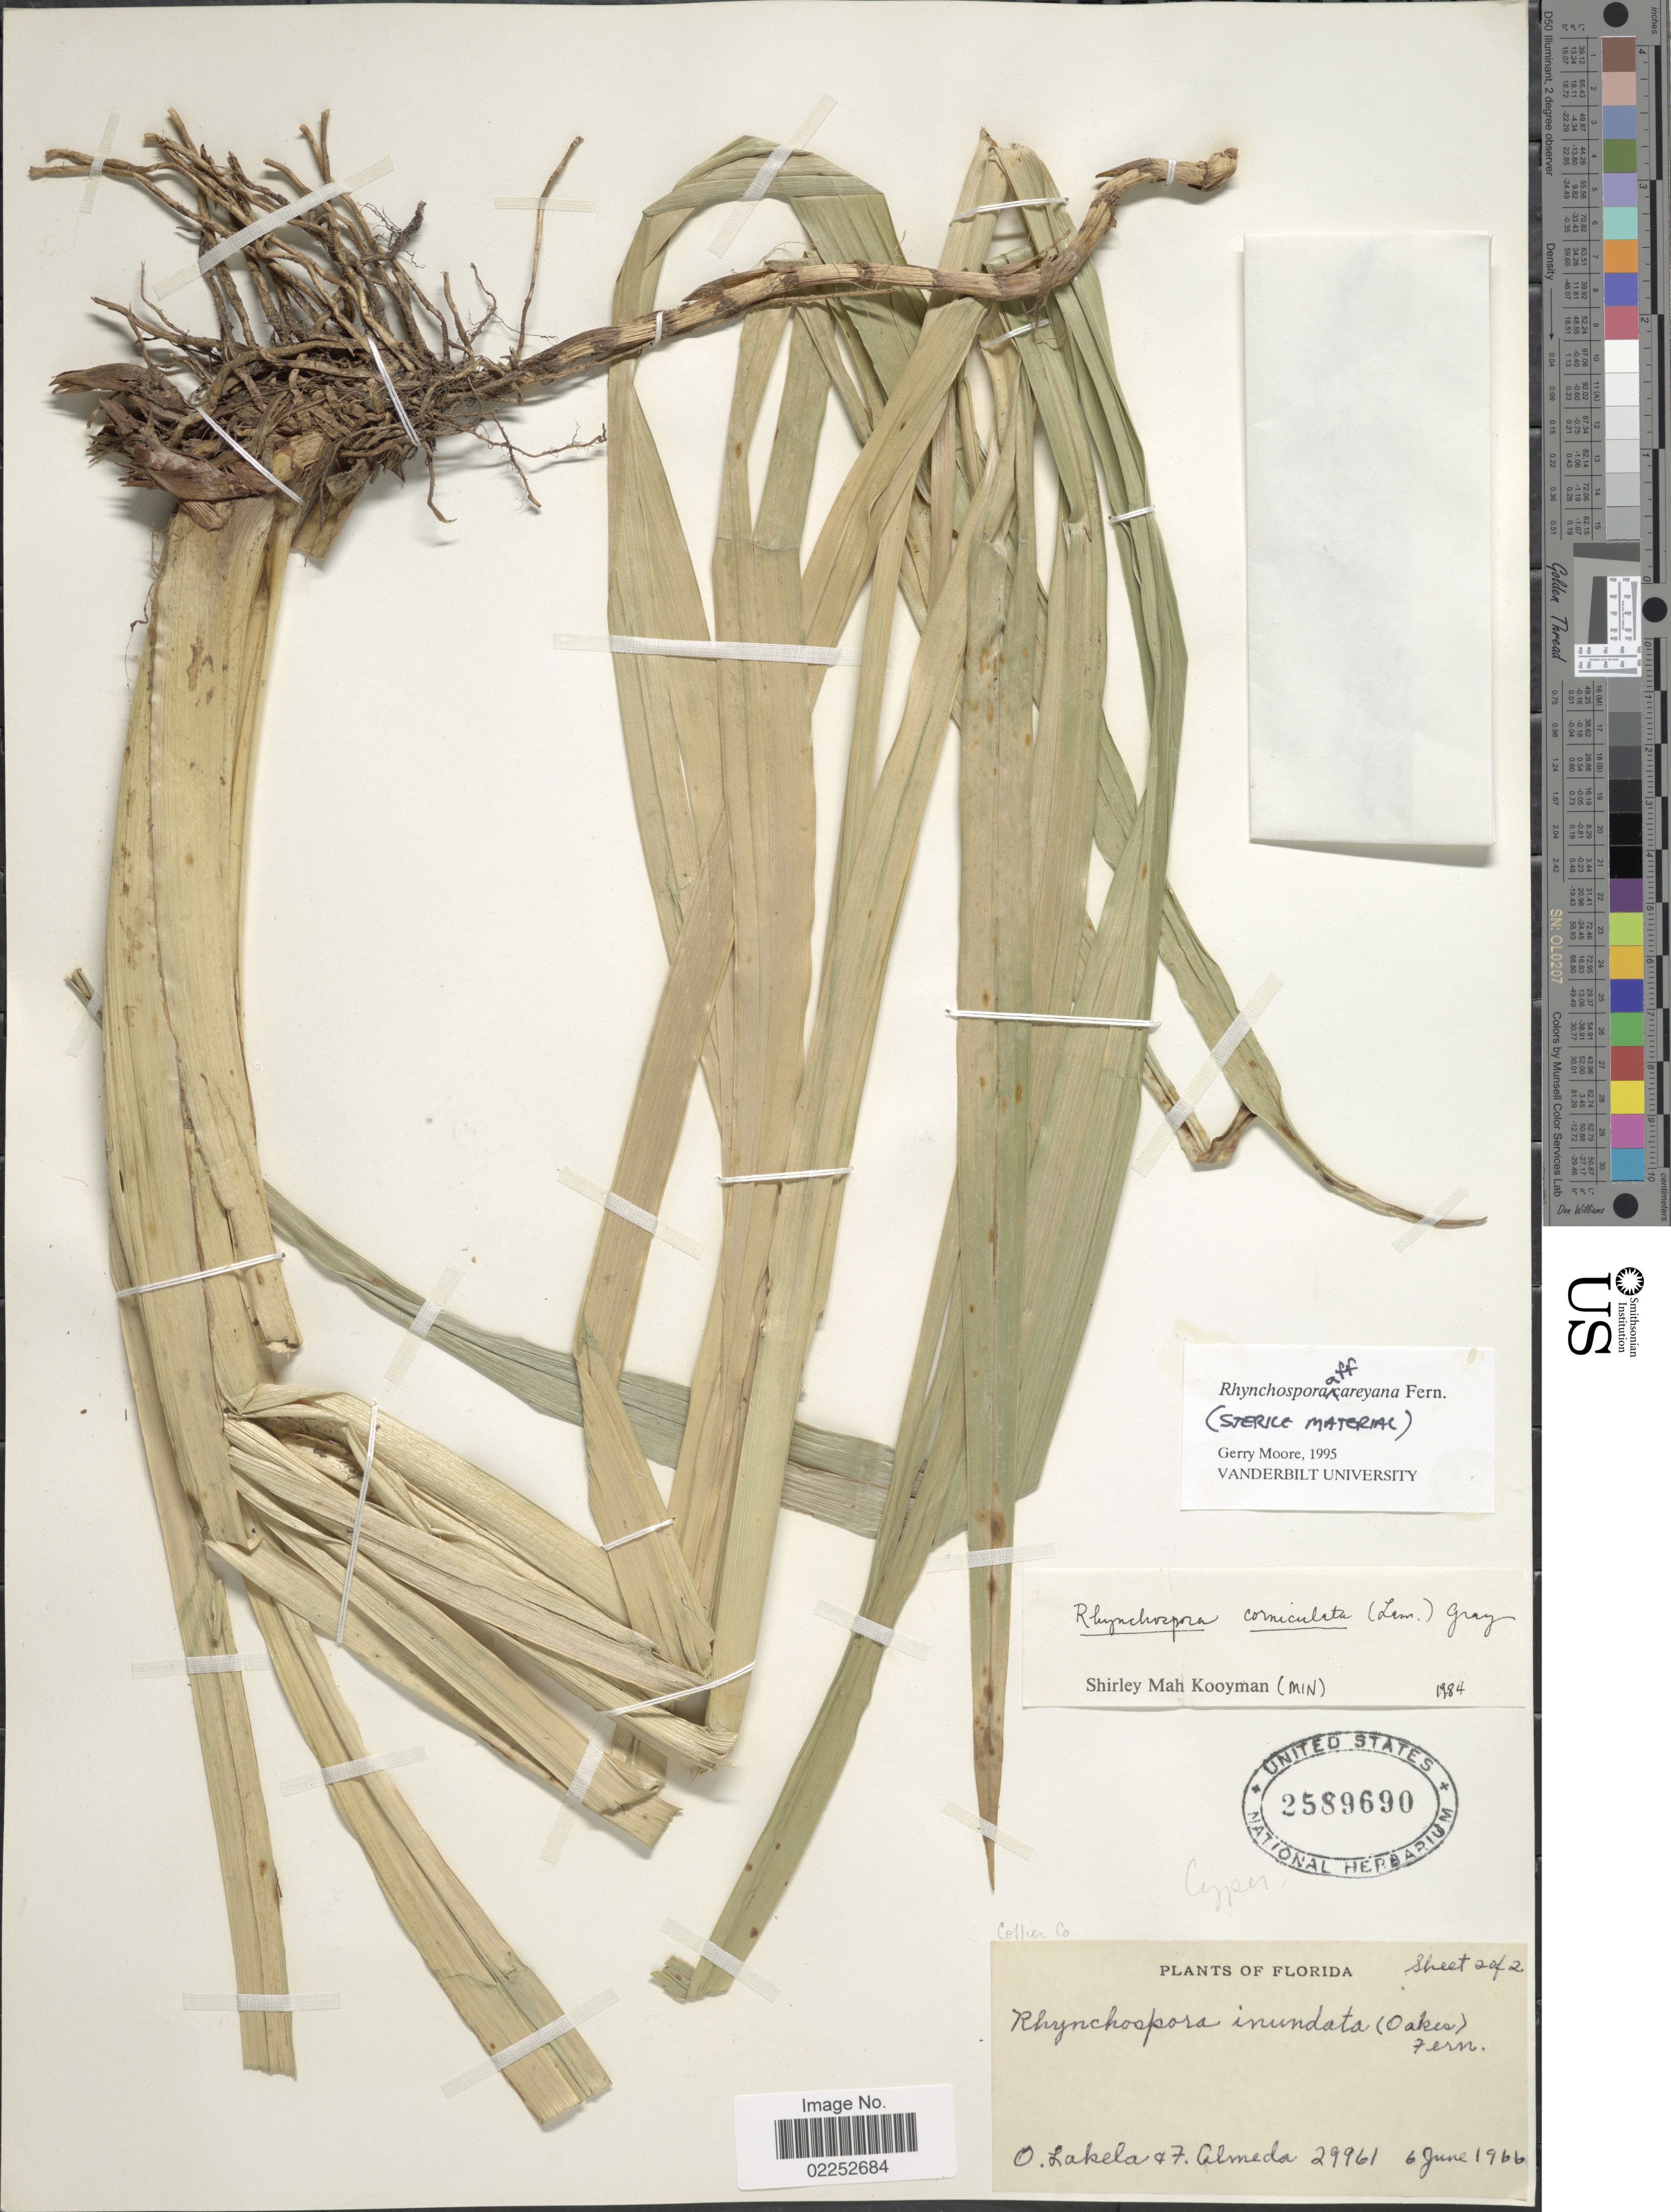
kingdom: Plantae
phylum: Tracheophyta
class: Liliopsida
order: Poales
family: Cyperaceae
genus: Rhynchospora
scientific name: Rhynchospora careyana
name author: Fernald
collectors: O. Lakela & F. Almeda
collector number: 29961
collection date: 1966-06-06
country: United States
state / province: Florida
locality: Collier Co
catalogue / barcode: US 2589690